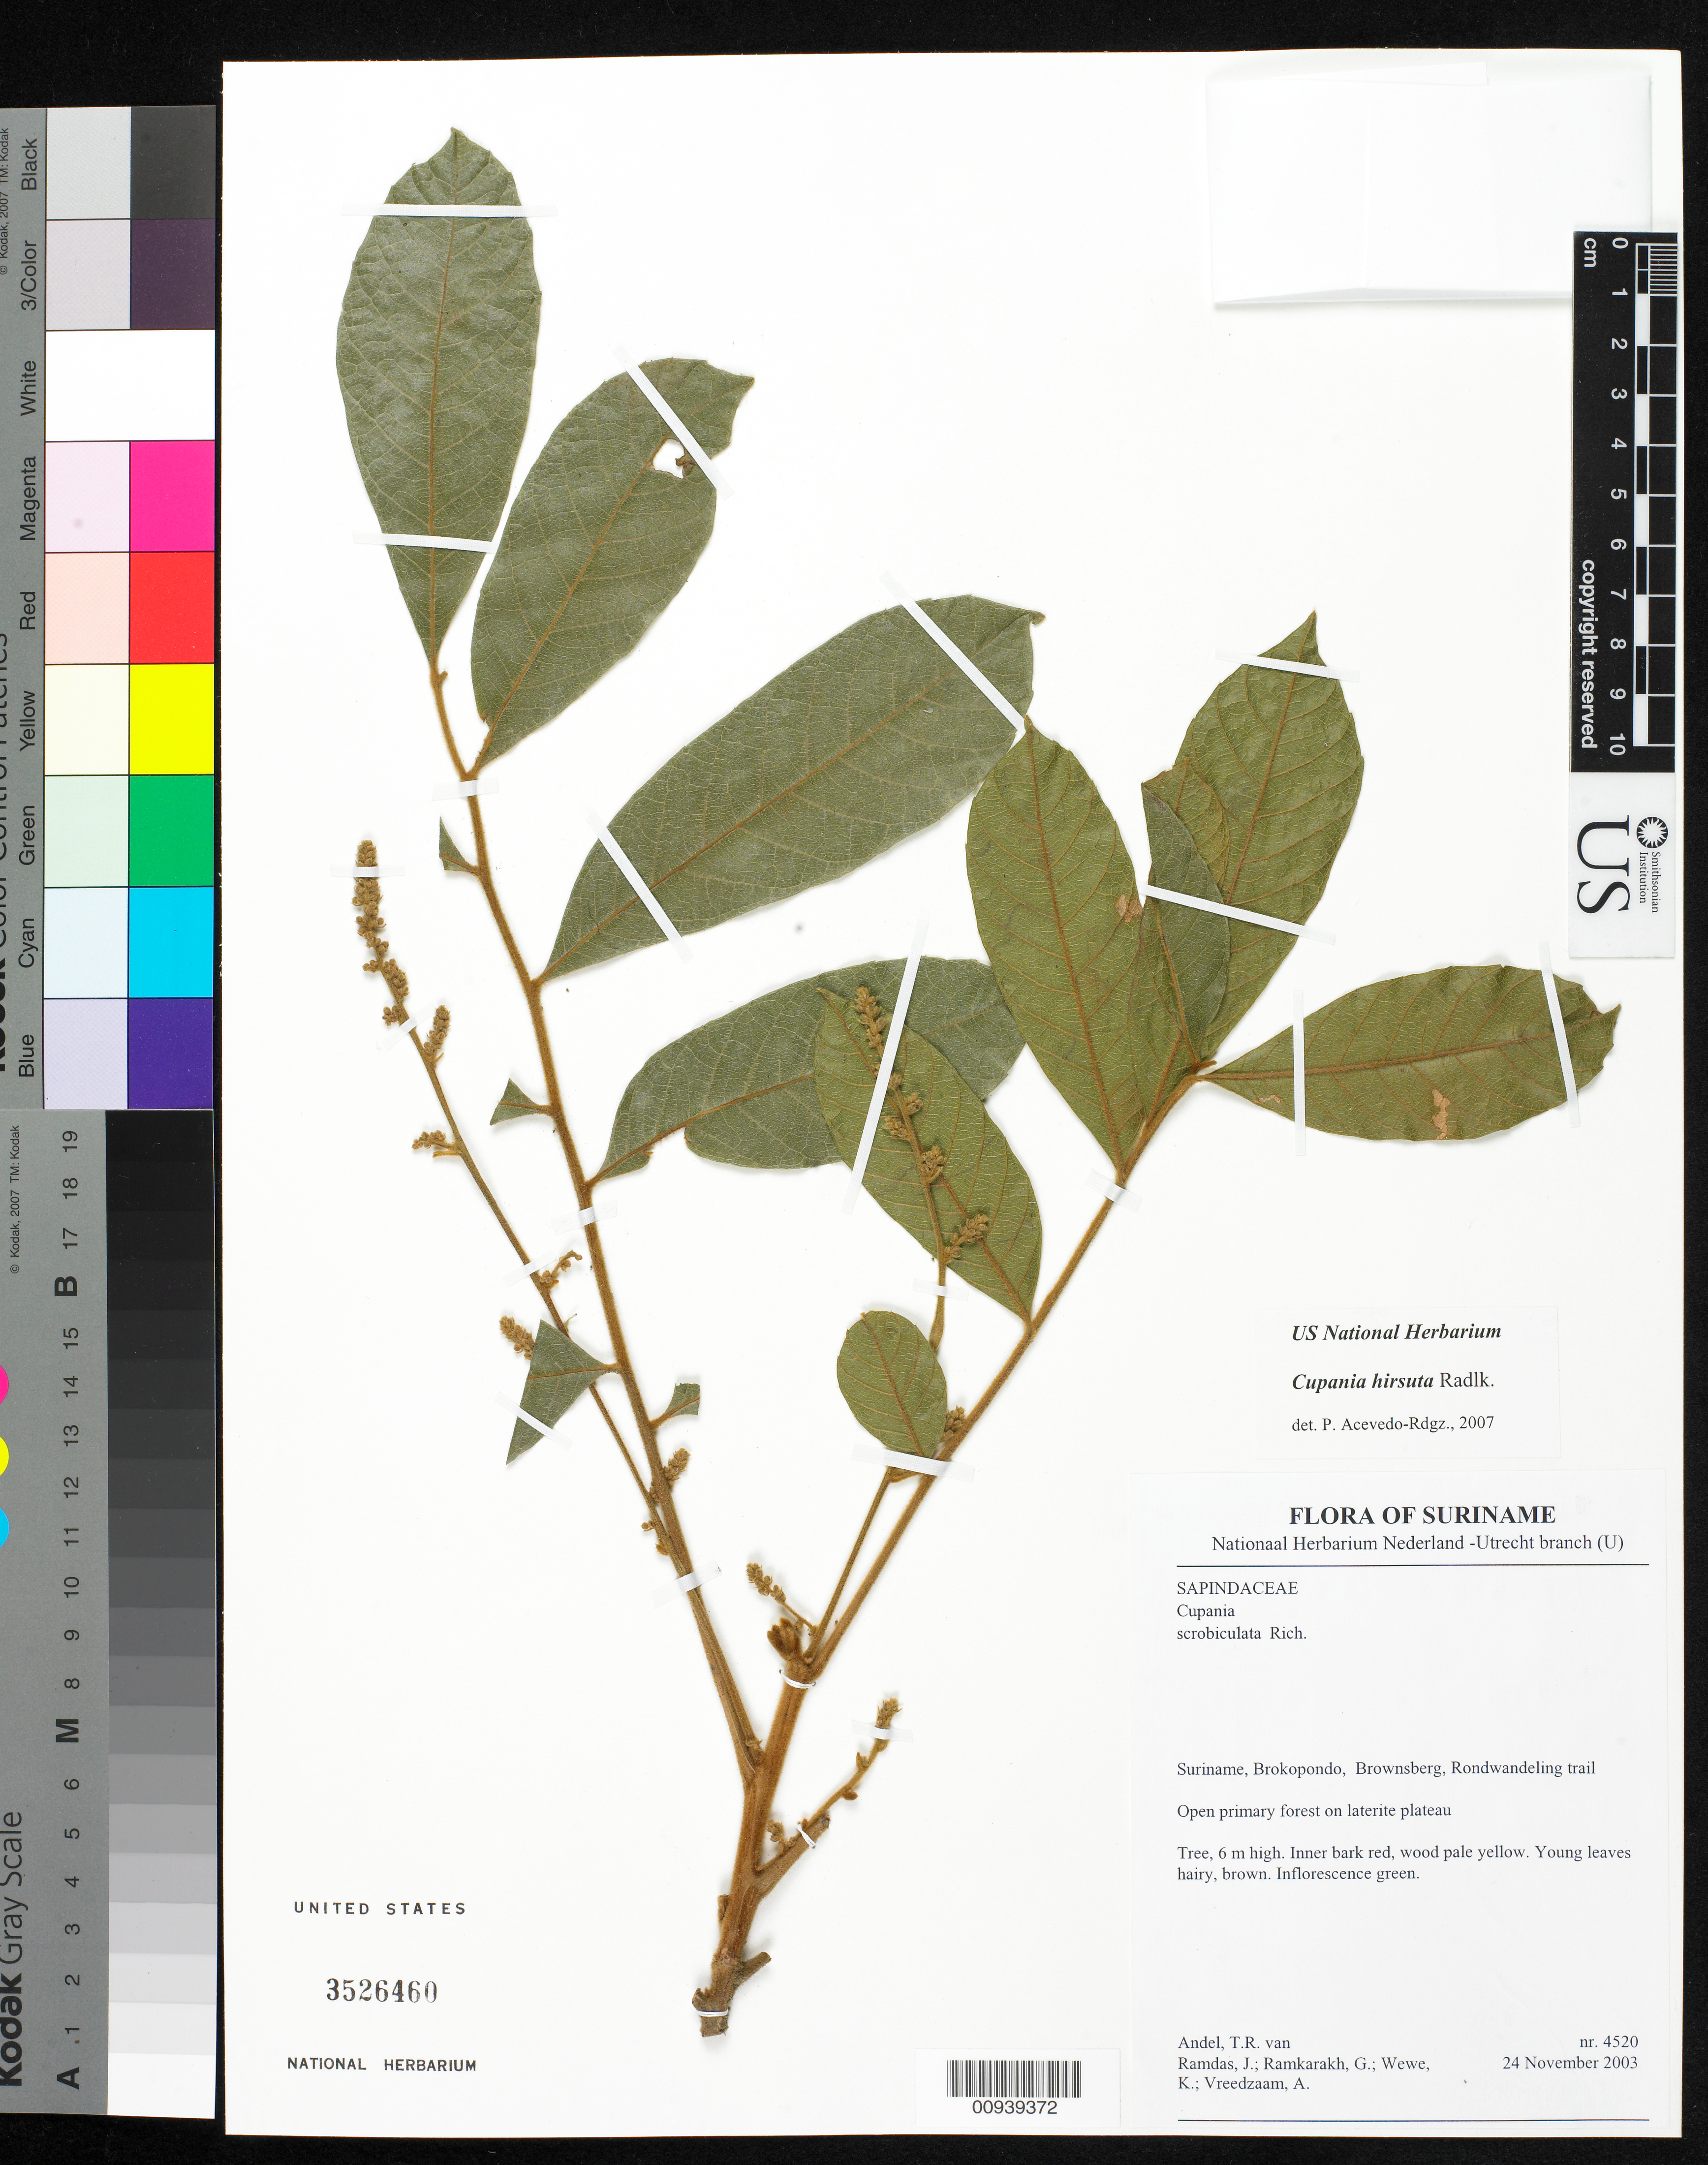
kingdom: Plantae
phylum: Tracheophyta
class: Magnoliopsida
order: Sapindales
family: Sapindaceae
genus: Cupania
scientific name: Cupania hirsuta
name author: Radlk.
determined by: Acevedo-Rodríguez, P., (BOT), Smithsonian Institution - National Museum of Natural History (UNITED STATES)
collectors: T. R. van Andel, S. Ramharakh, K. Wewe & A. Vreedzaam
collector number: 4520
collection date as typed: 24-Nov-03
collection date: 2003-11-24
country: Suriname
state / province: Brokopondo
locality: Brownsberg, Rondwandeling trail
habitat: Open primary forest on laterite plateau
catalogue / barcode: US 3526460